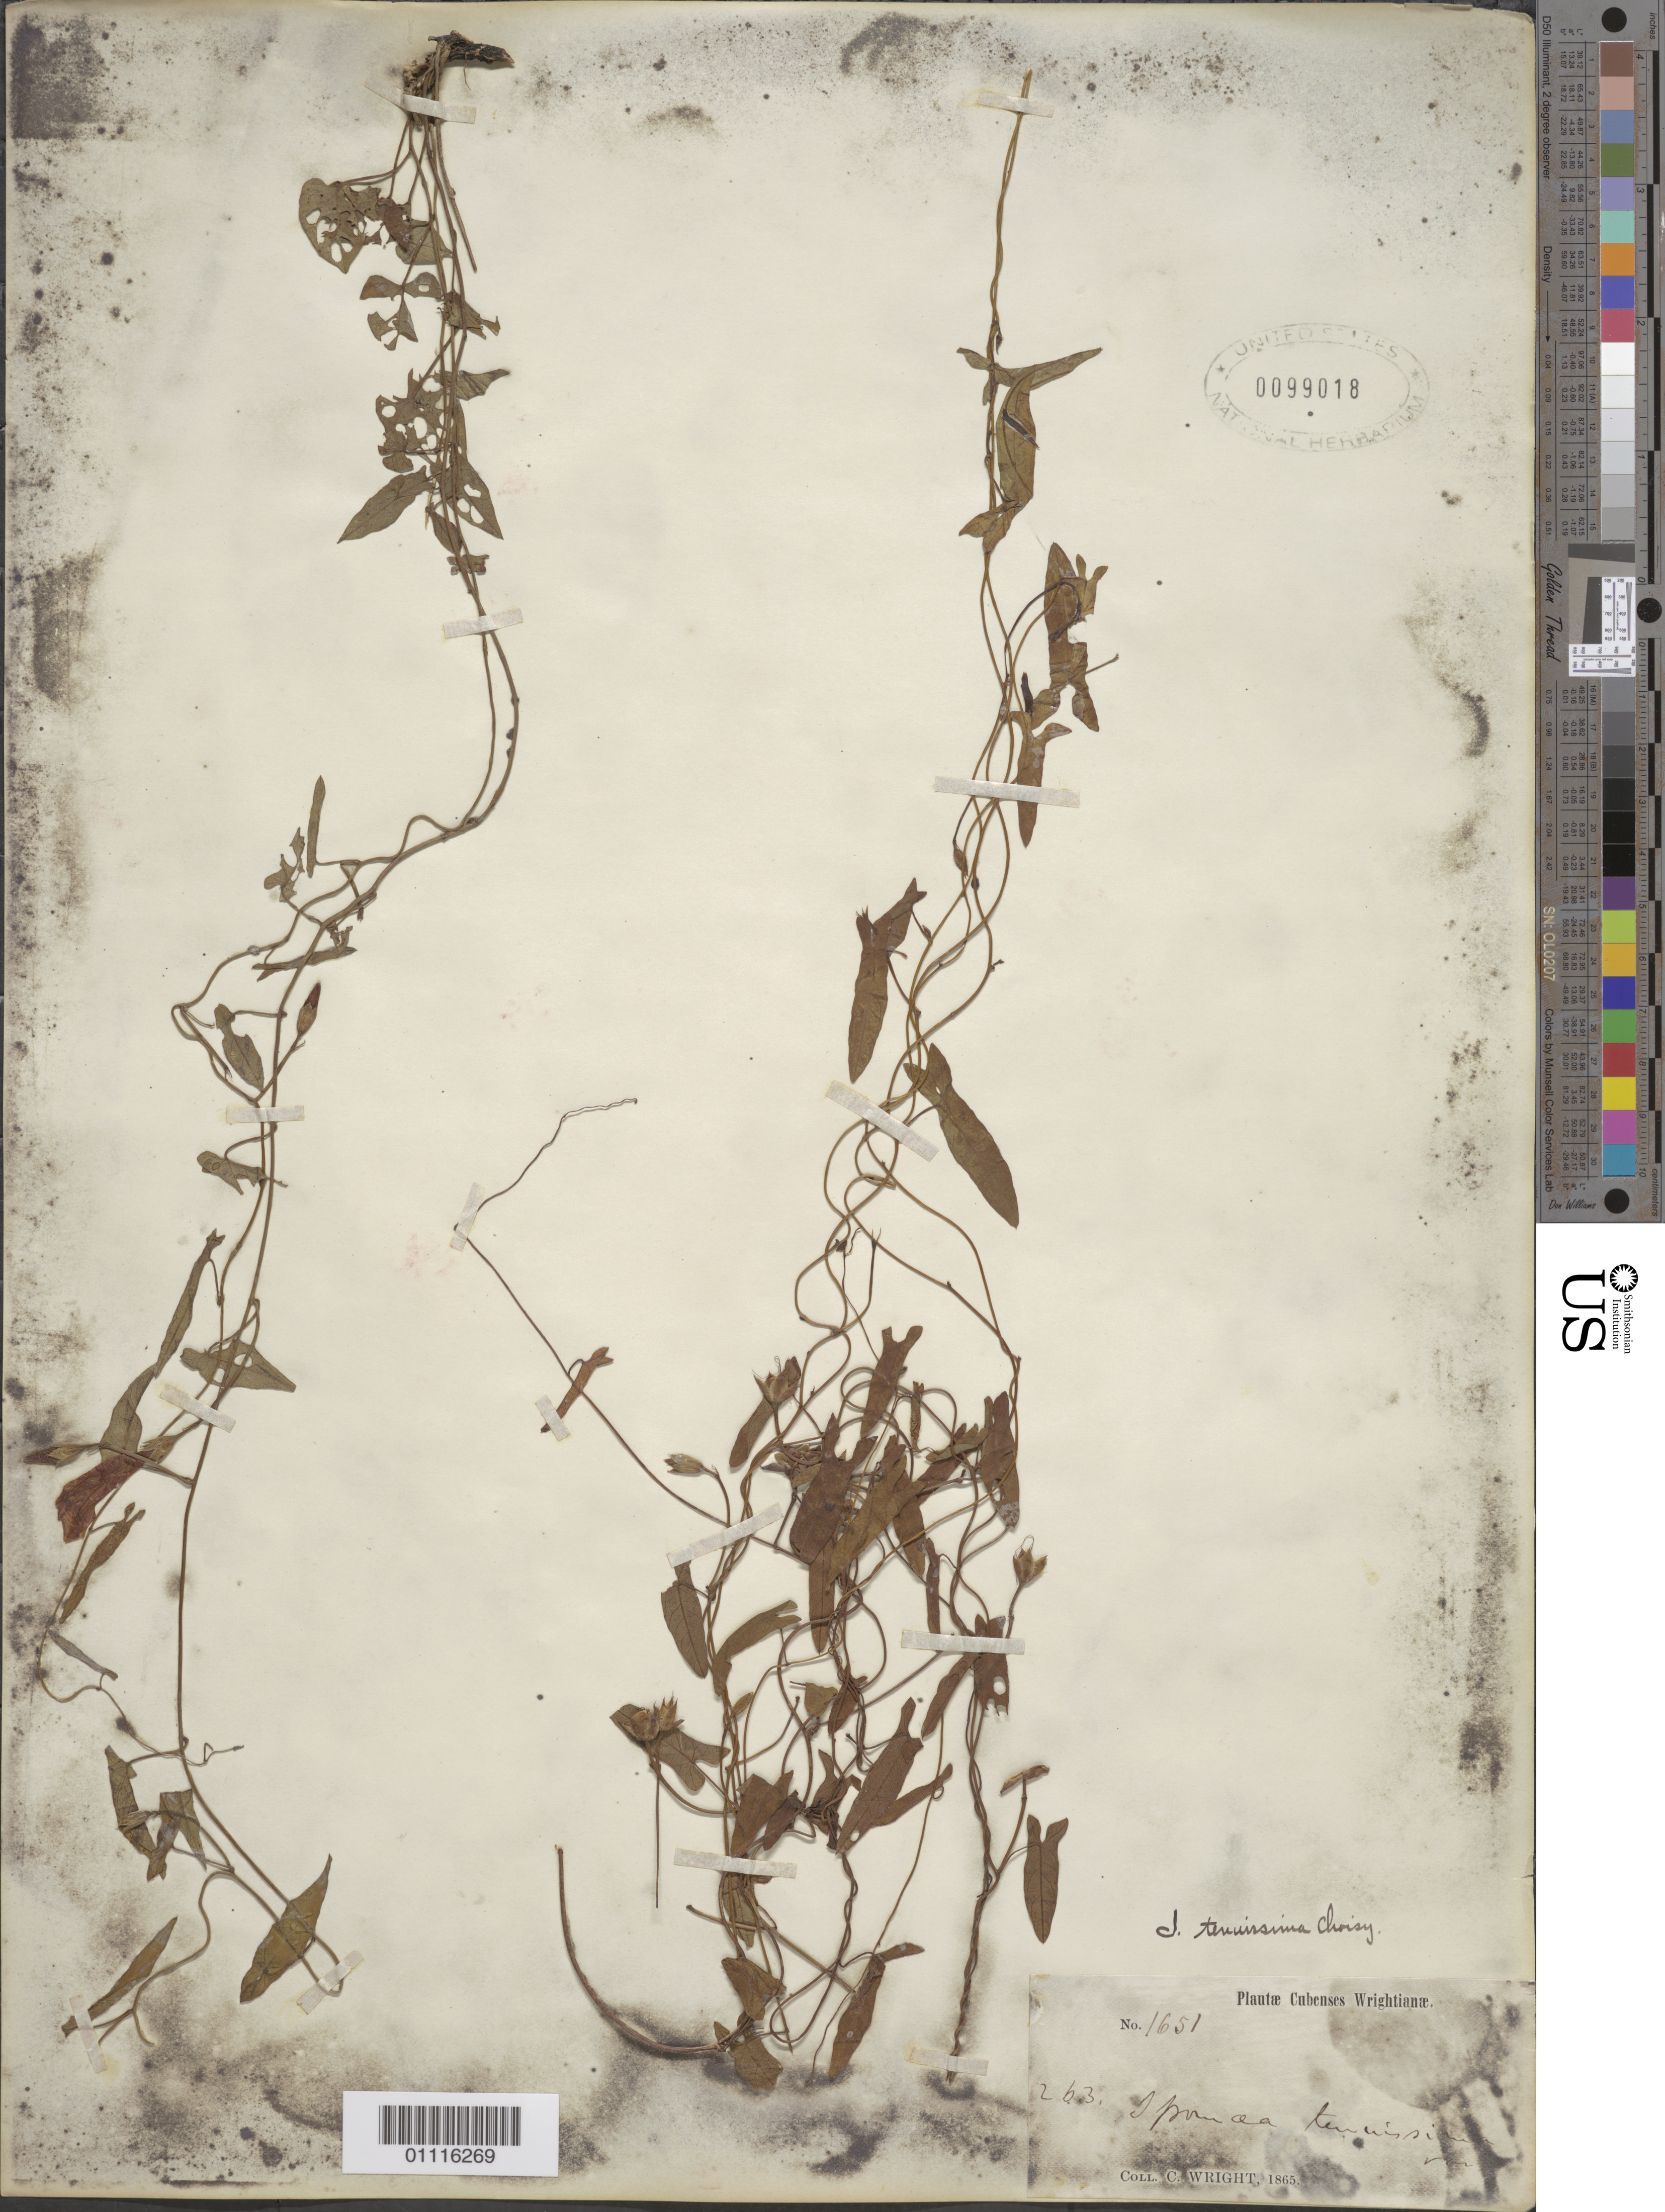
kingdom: Plantae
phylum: Tracheophyta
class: Magnoliopsida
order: Solanales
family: Convolvulaceae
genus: Ipomoea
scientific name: Ipomoea tenuissima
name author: Choisy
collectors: C. Wright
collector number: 1651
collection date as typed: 1865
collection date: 1865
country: Cuba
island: Cuba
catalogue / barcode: US 99018